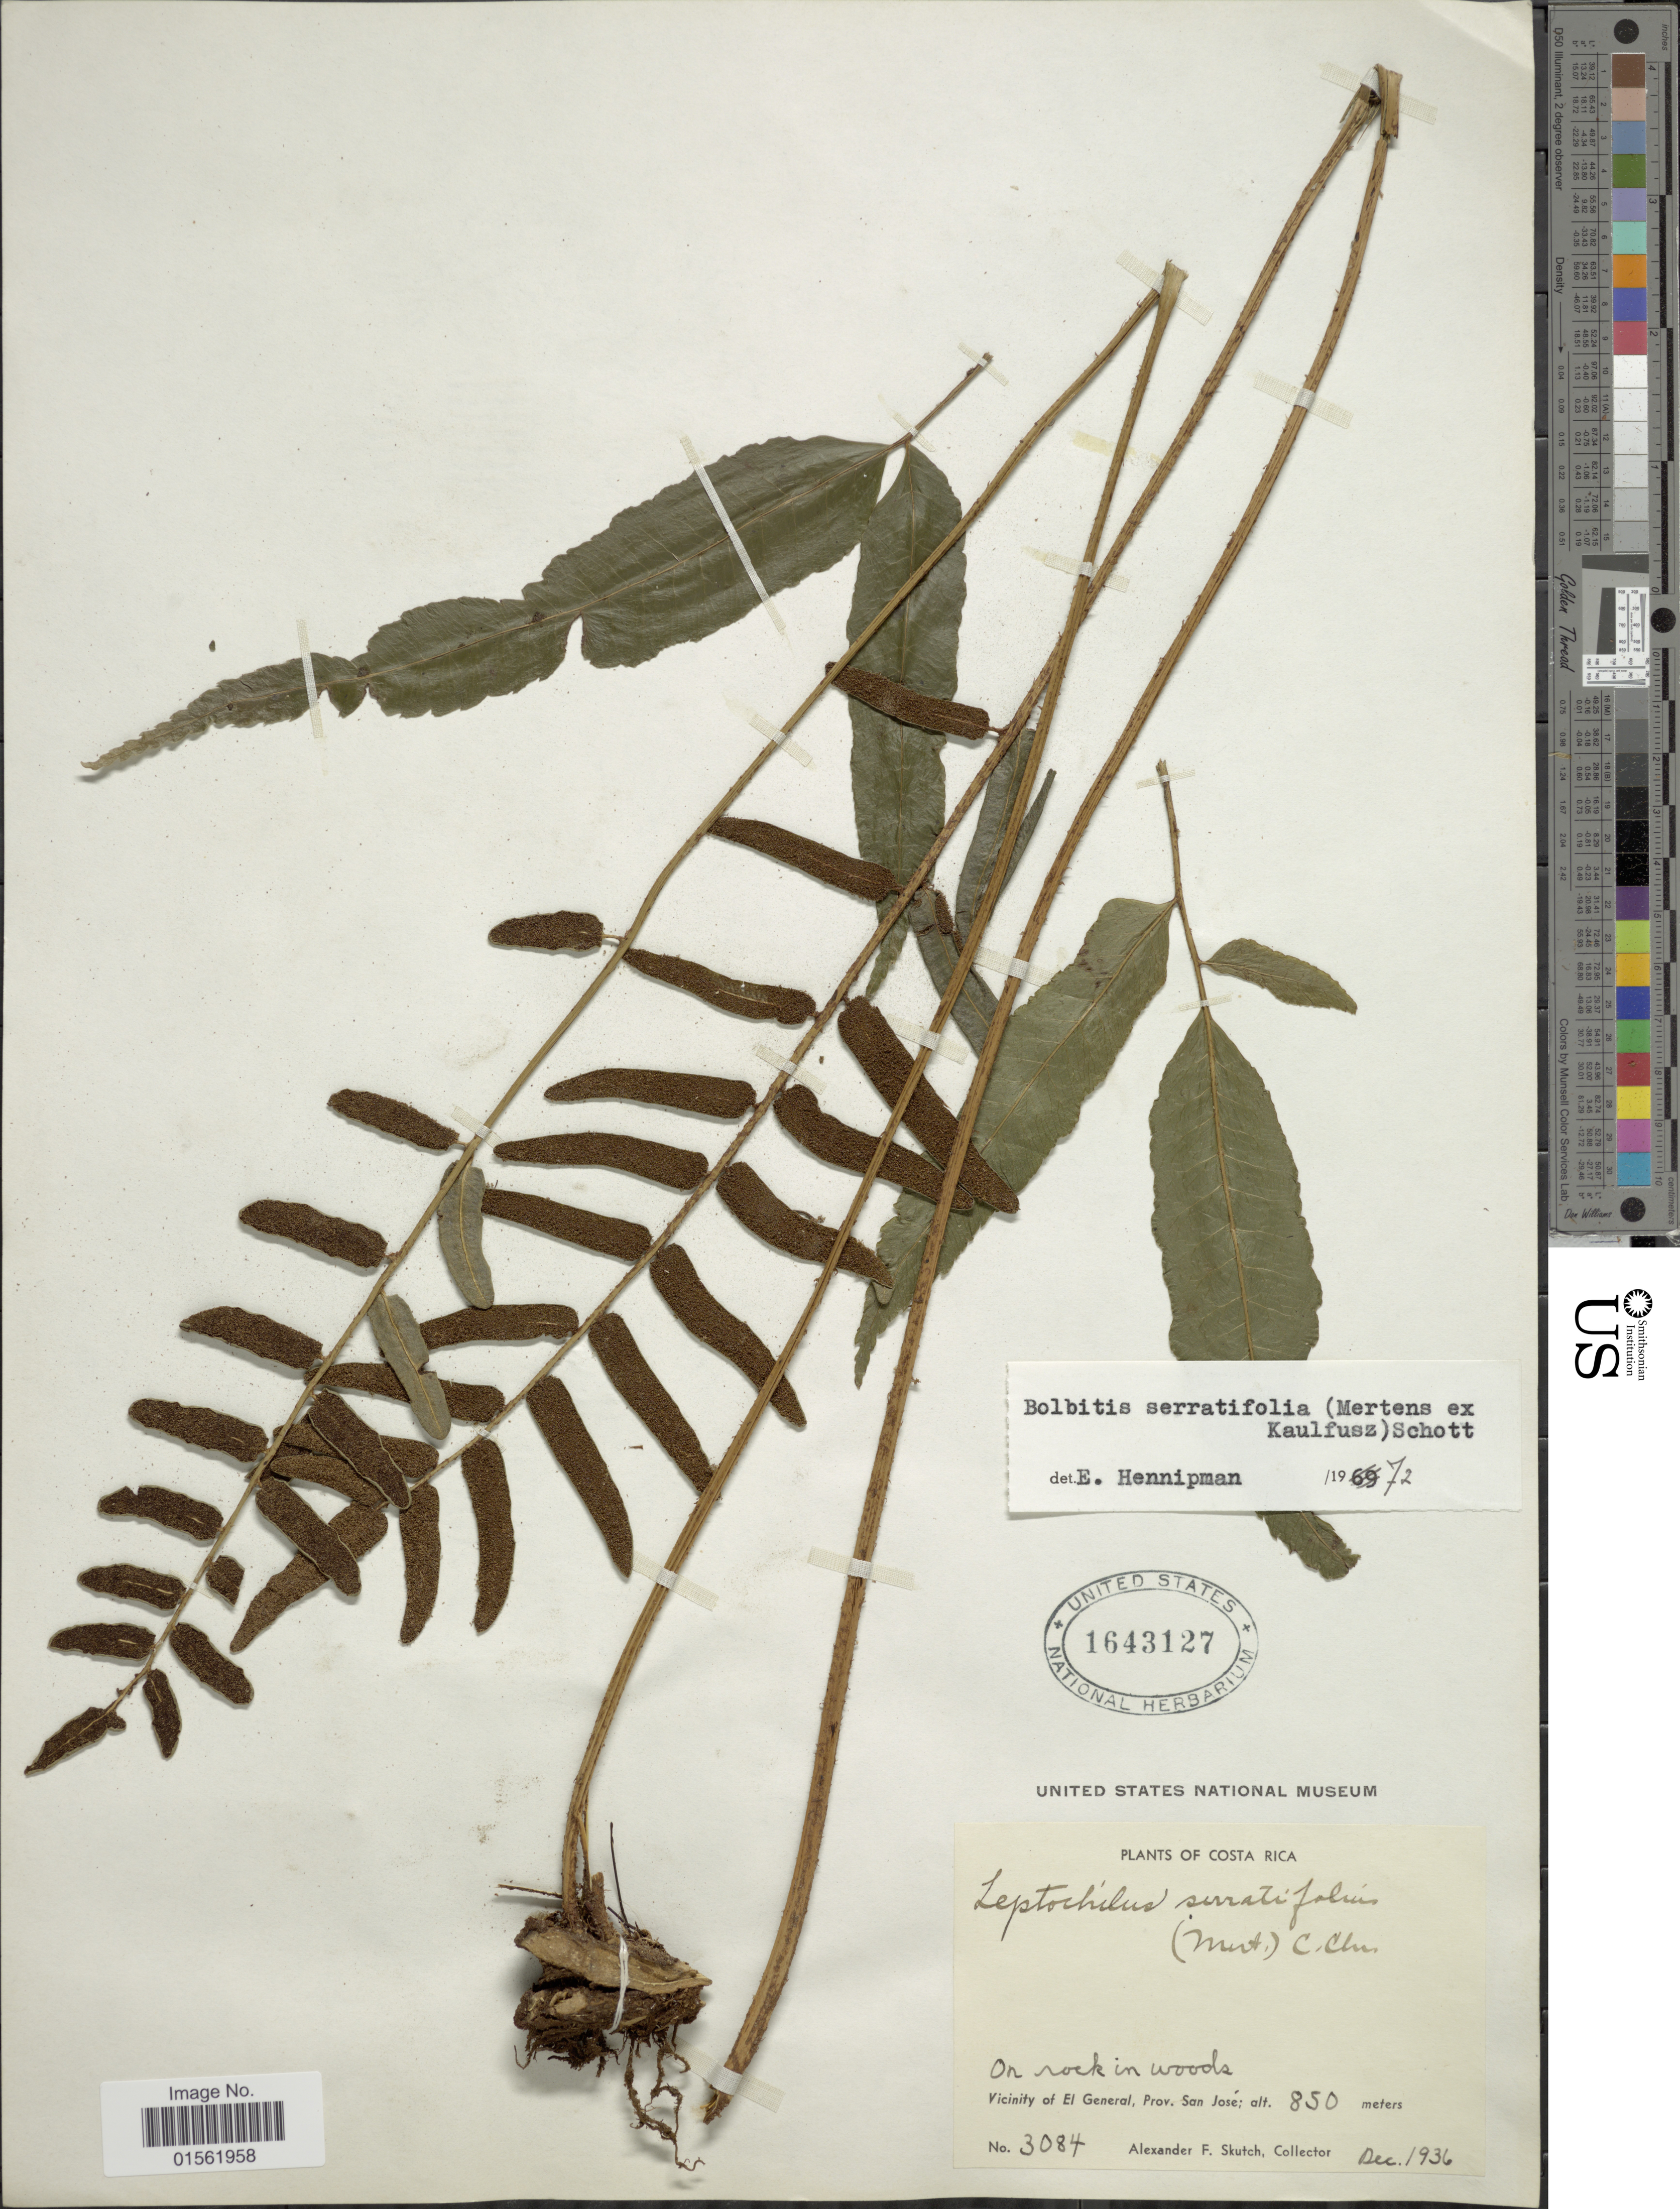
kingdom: Plantae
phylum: Tracheophyta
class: Polypodiopsida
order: Polypodiales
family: Dryopteridaceae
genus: Bolbitis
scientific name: Bolbitis serratifolia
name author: (Mert. ex Kaulf.) Schott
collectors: A. F. Skutch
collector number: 3084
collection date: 1936-12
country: Costa Rica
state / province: San José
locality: Vicinity of El General, Prov. San Jose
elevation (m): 850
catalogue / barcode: US 1643127